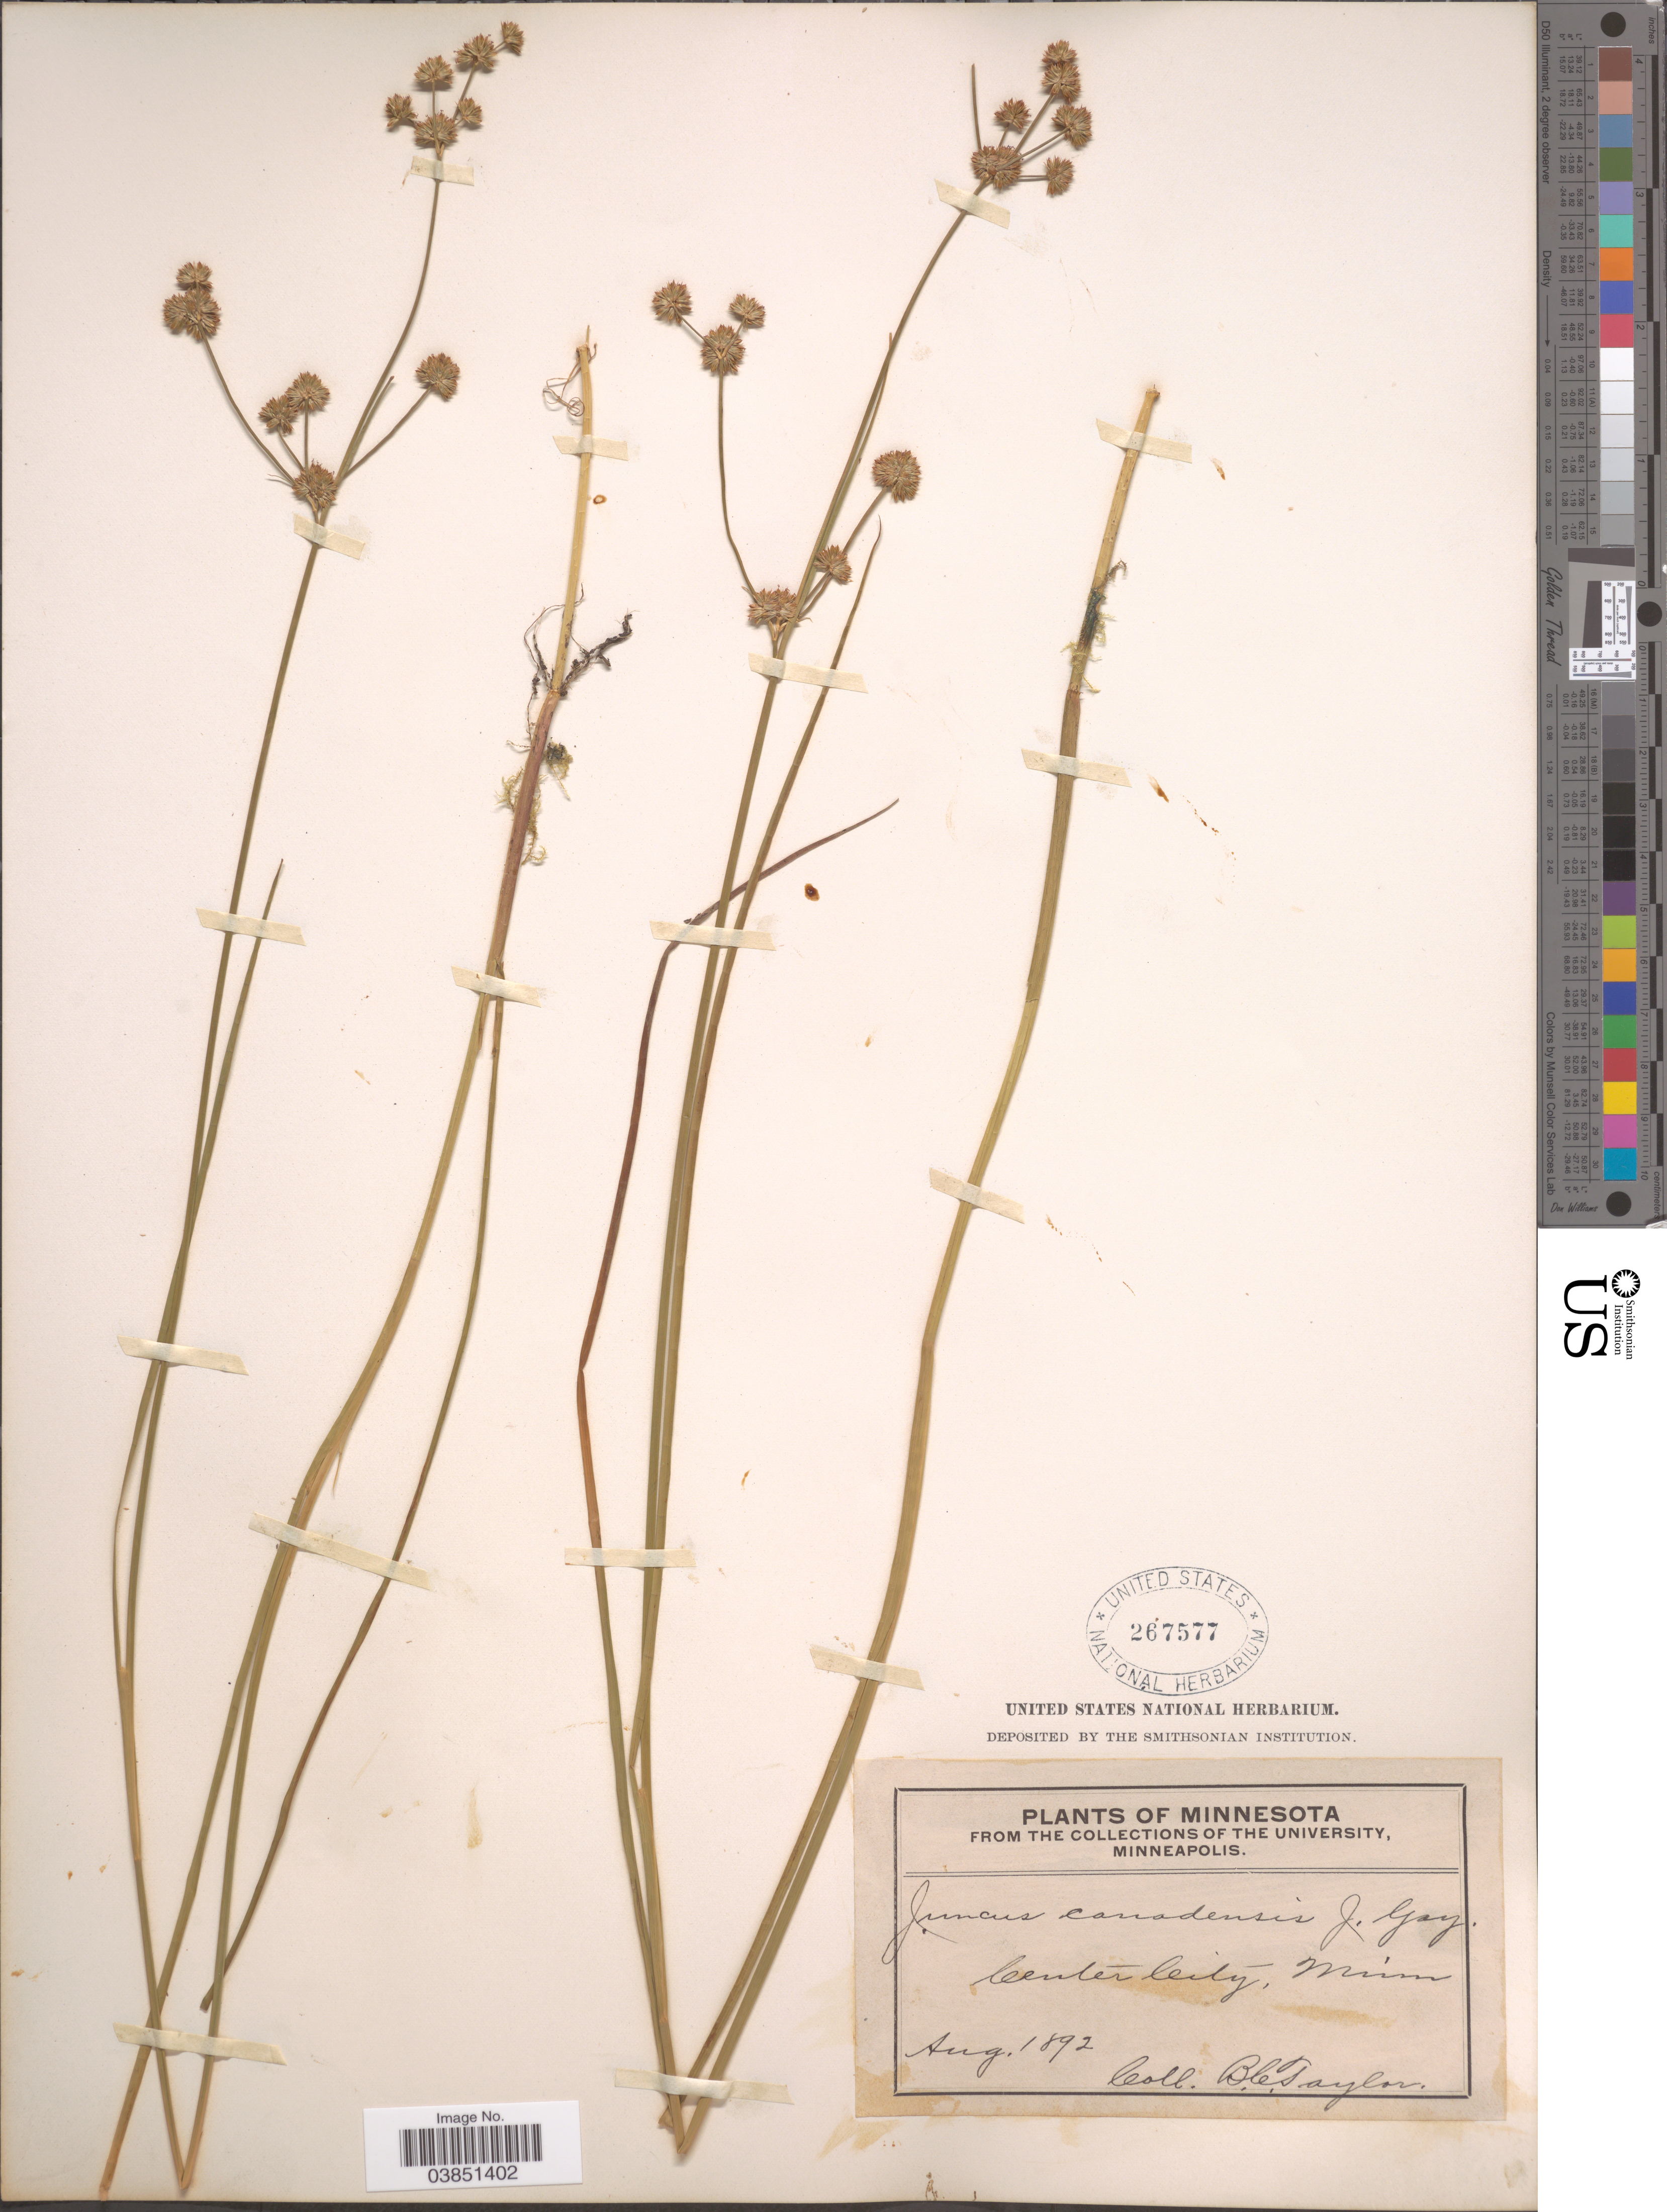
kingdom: Plantae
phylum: Tracheophyta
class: Liliopsida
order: Poales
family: Juncaceae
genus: Juncus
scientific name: Juncus canadensis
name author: J. Gay ex Laharpe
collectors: B. C. Taylor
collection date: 1892-08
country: United States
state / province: Minnesota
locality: Center City.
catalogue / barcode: US 267577